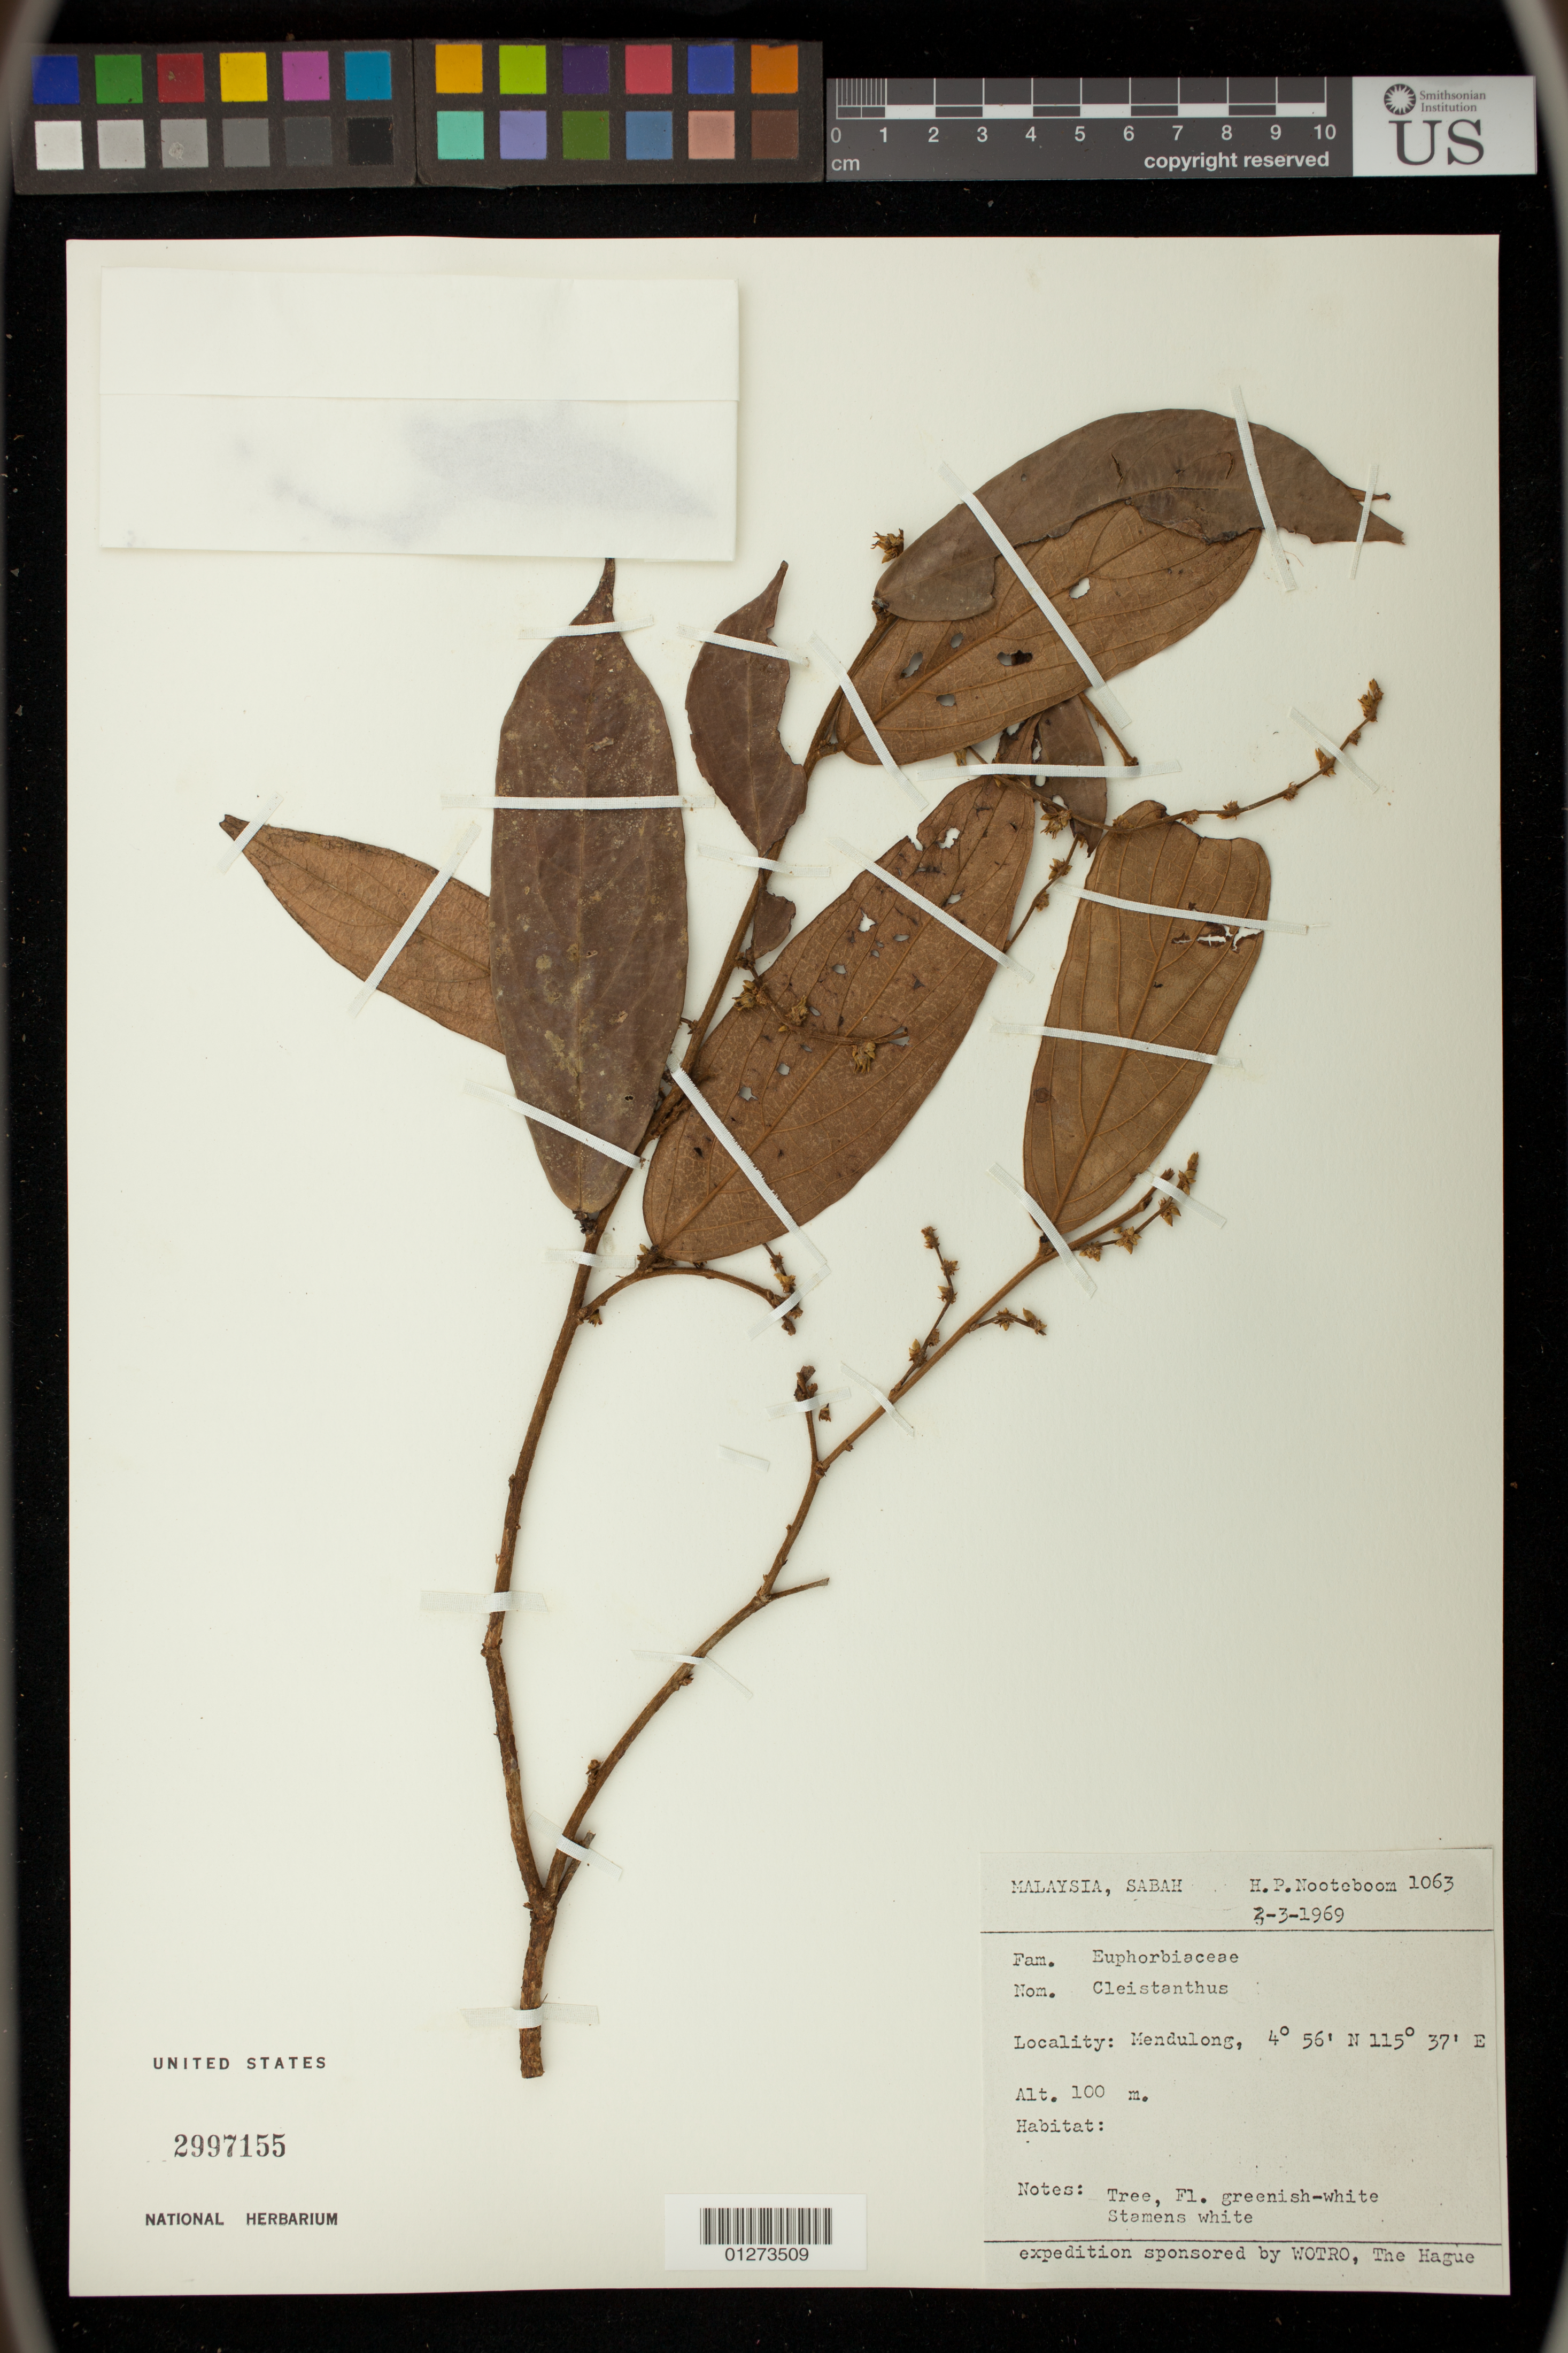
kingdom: Plantae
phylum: Tracheophyta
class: Magnoliopsida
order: Malpighiales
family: Phyllanthaceae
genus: Cleistanthus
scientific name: Cleistanthus sp.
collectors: H. P. Nooteboom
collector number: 1063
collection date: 1969-03-03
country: Malaysia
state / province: Sabah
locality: Mendulong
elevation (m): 30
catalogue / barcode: US 2997155